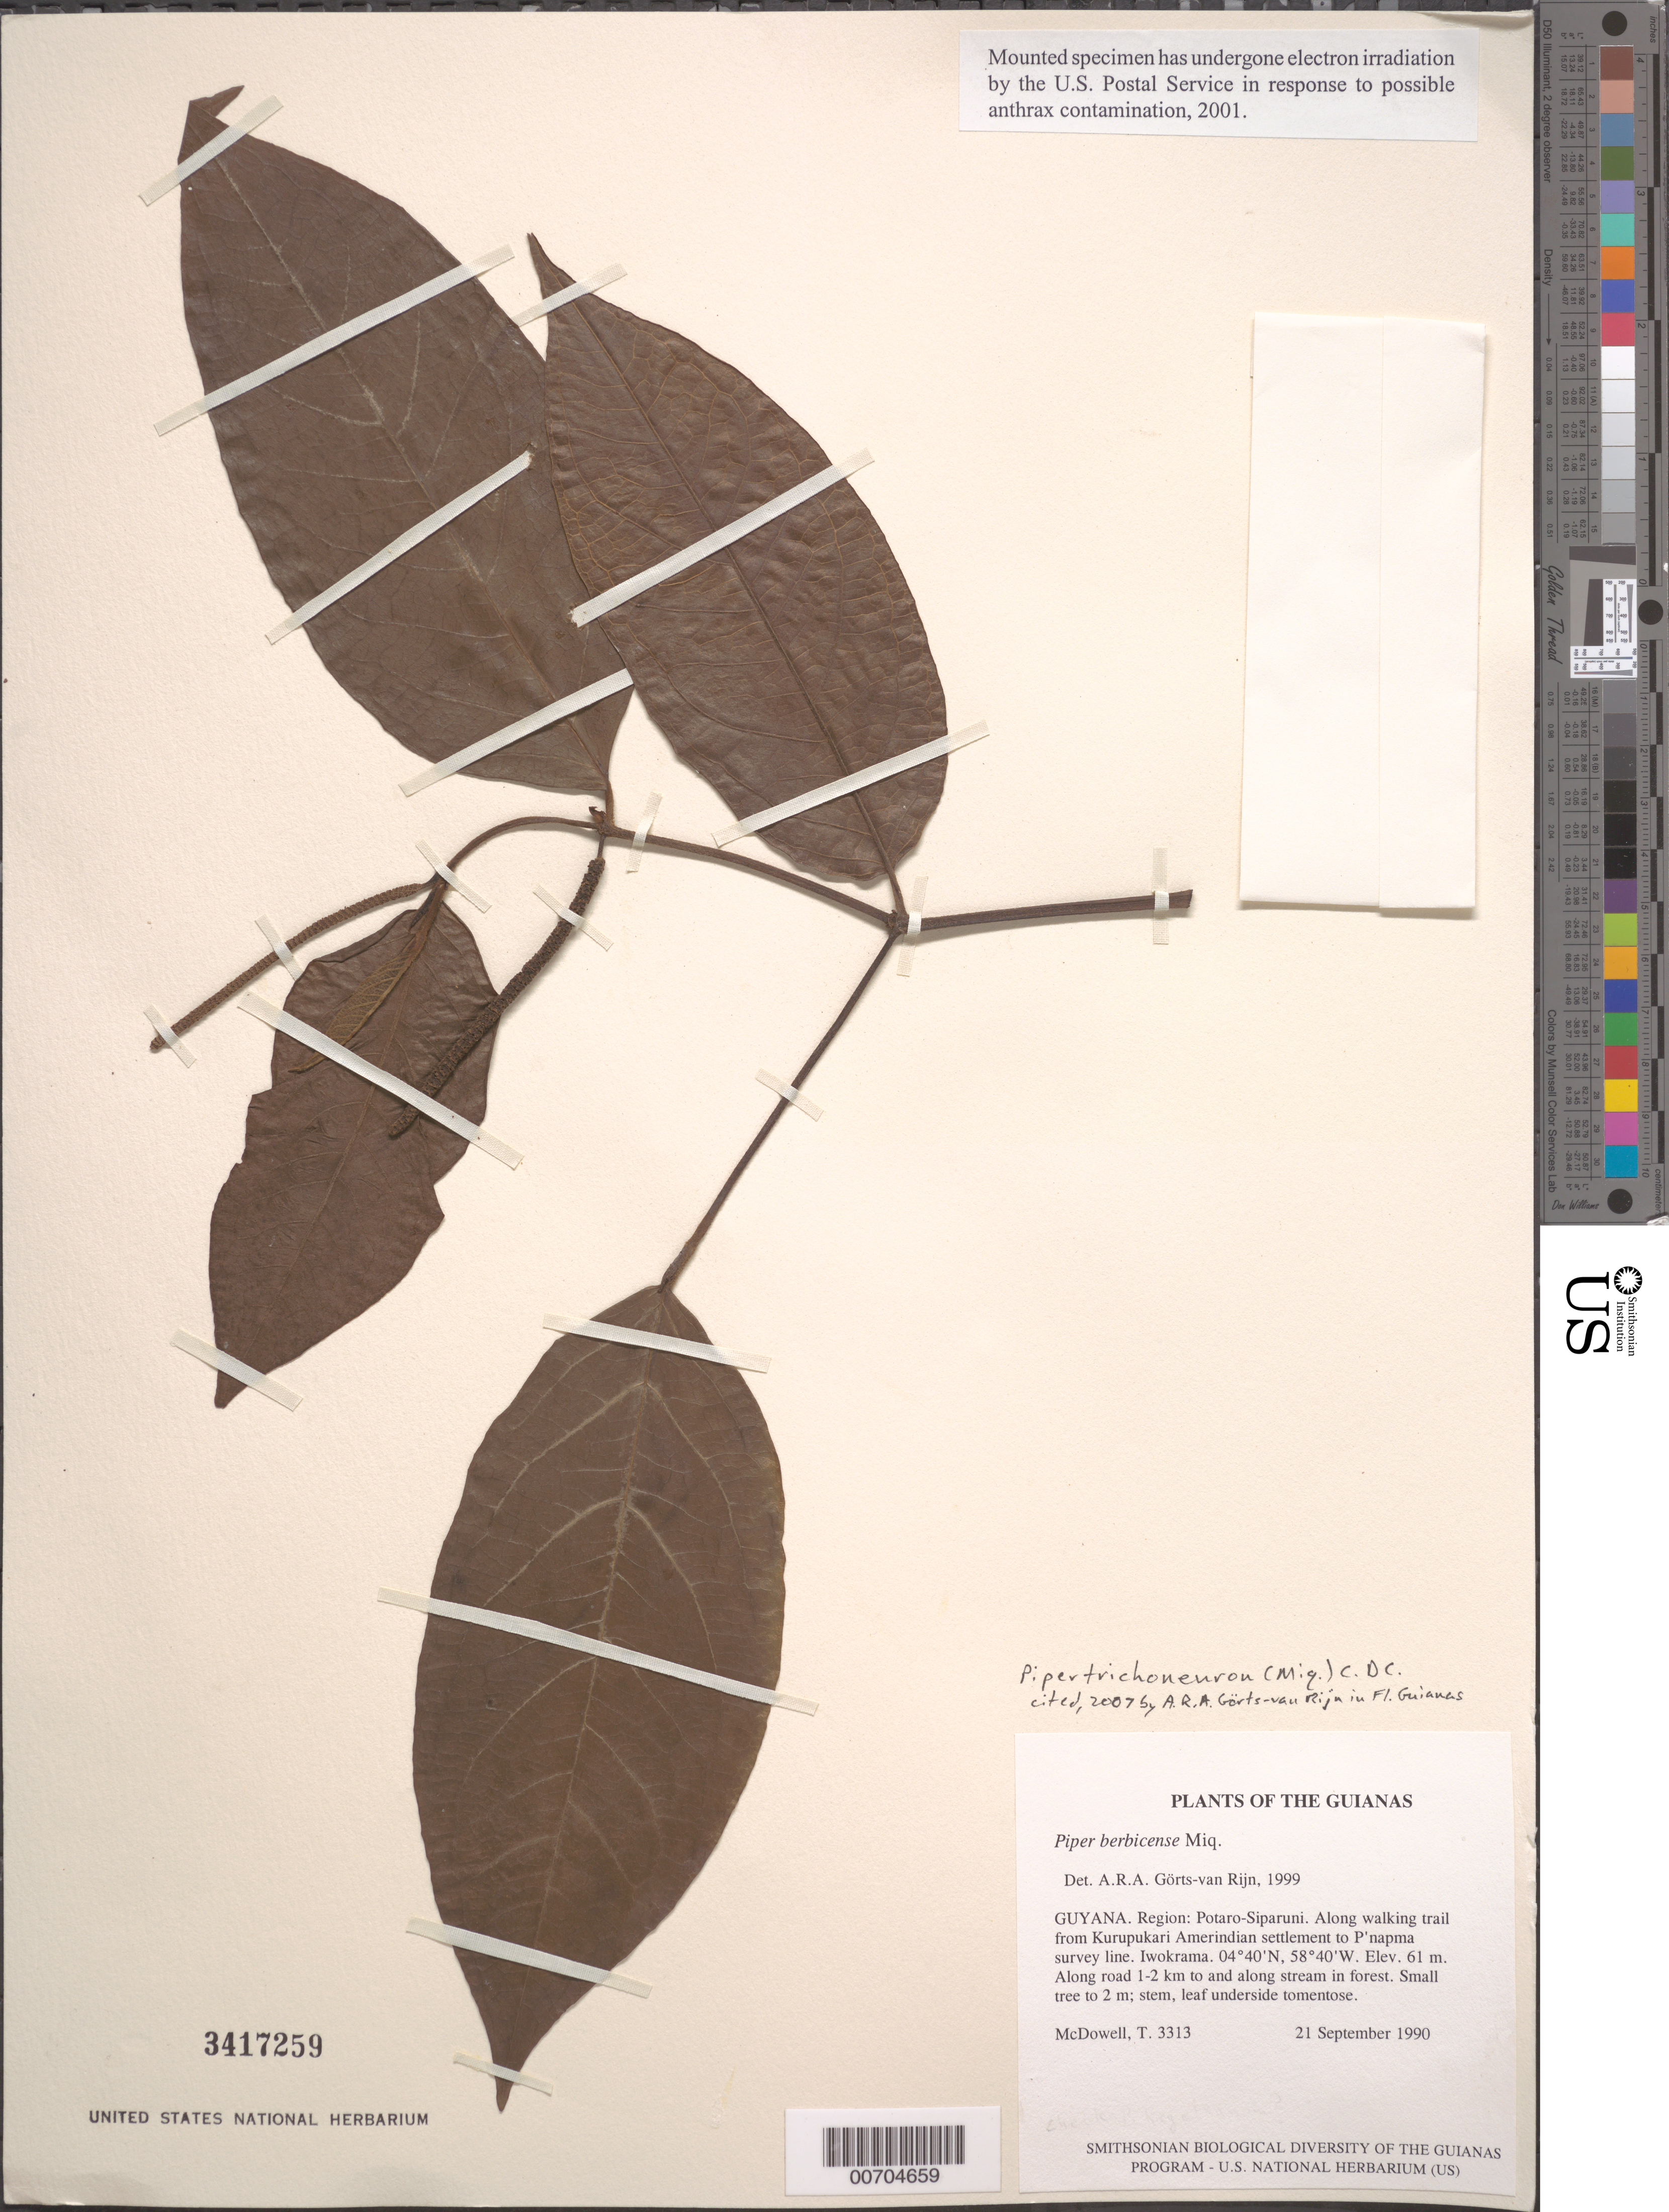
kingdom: Plantae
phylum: Tracheophyta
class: Magnoliopsida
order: Piperales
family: Piperaceae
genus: Piper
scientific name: Piper trichoneuron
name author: (Miq.) C. DC.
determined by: Görts-van Rijn, A. R. A.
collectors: T. McDowell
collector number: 3313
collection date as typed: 21 September 1990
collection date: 1990-09-21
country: Guyana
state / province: Potaro-Siparuni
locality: Trail from Kurupukari Amerindian settlement to Paranapanema survey line, 1-2 km from road. Iwokrama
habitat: Along road and stream in forest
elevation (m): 60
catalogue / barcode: US 3417259